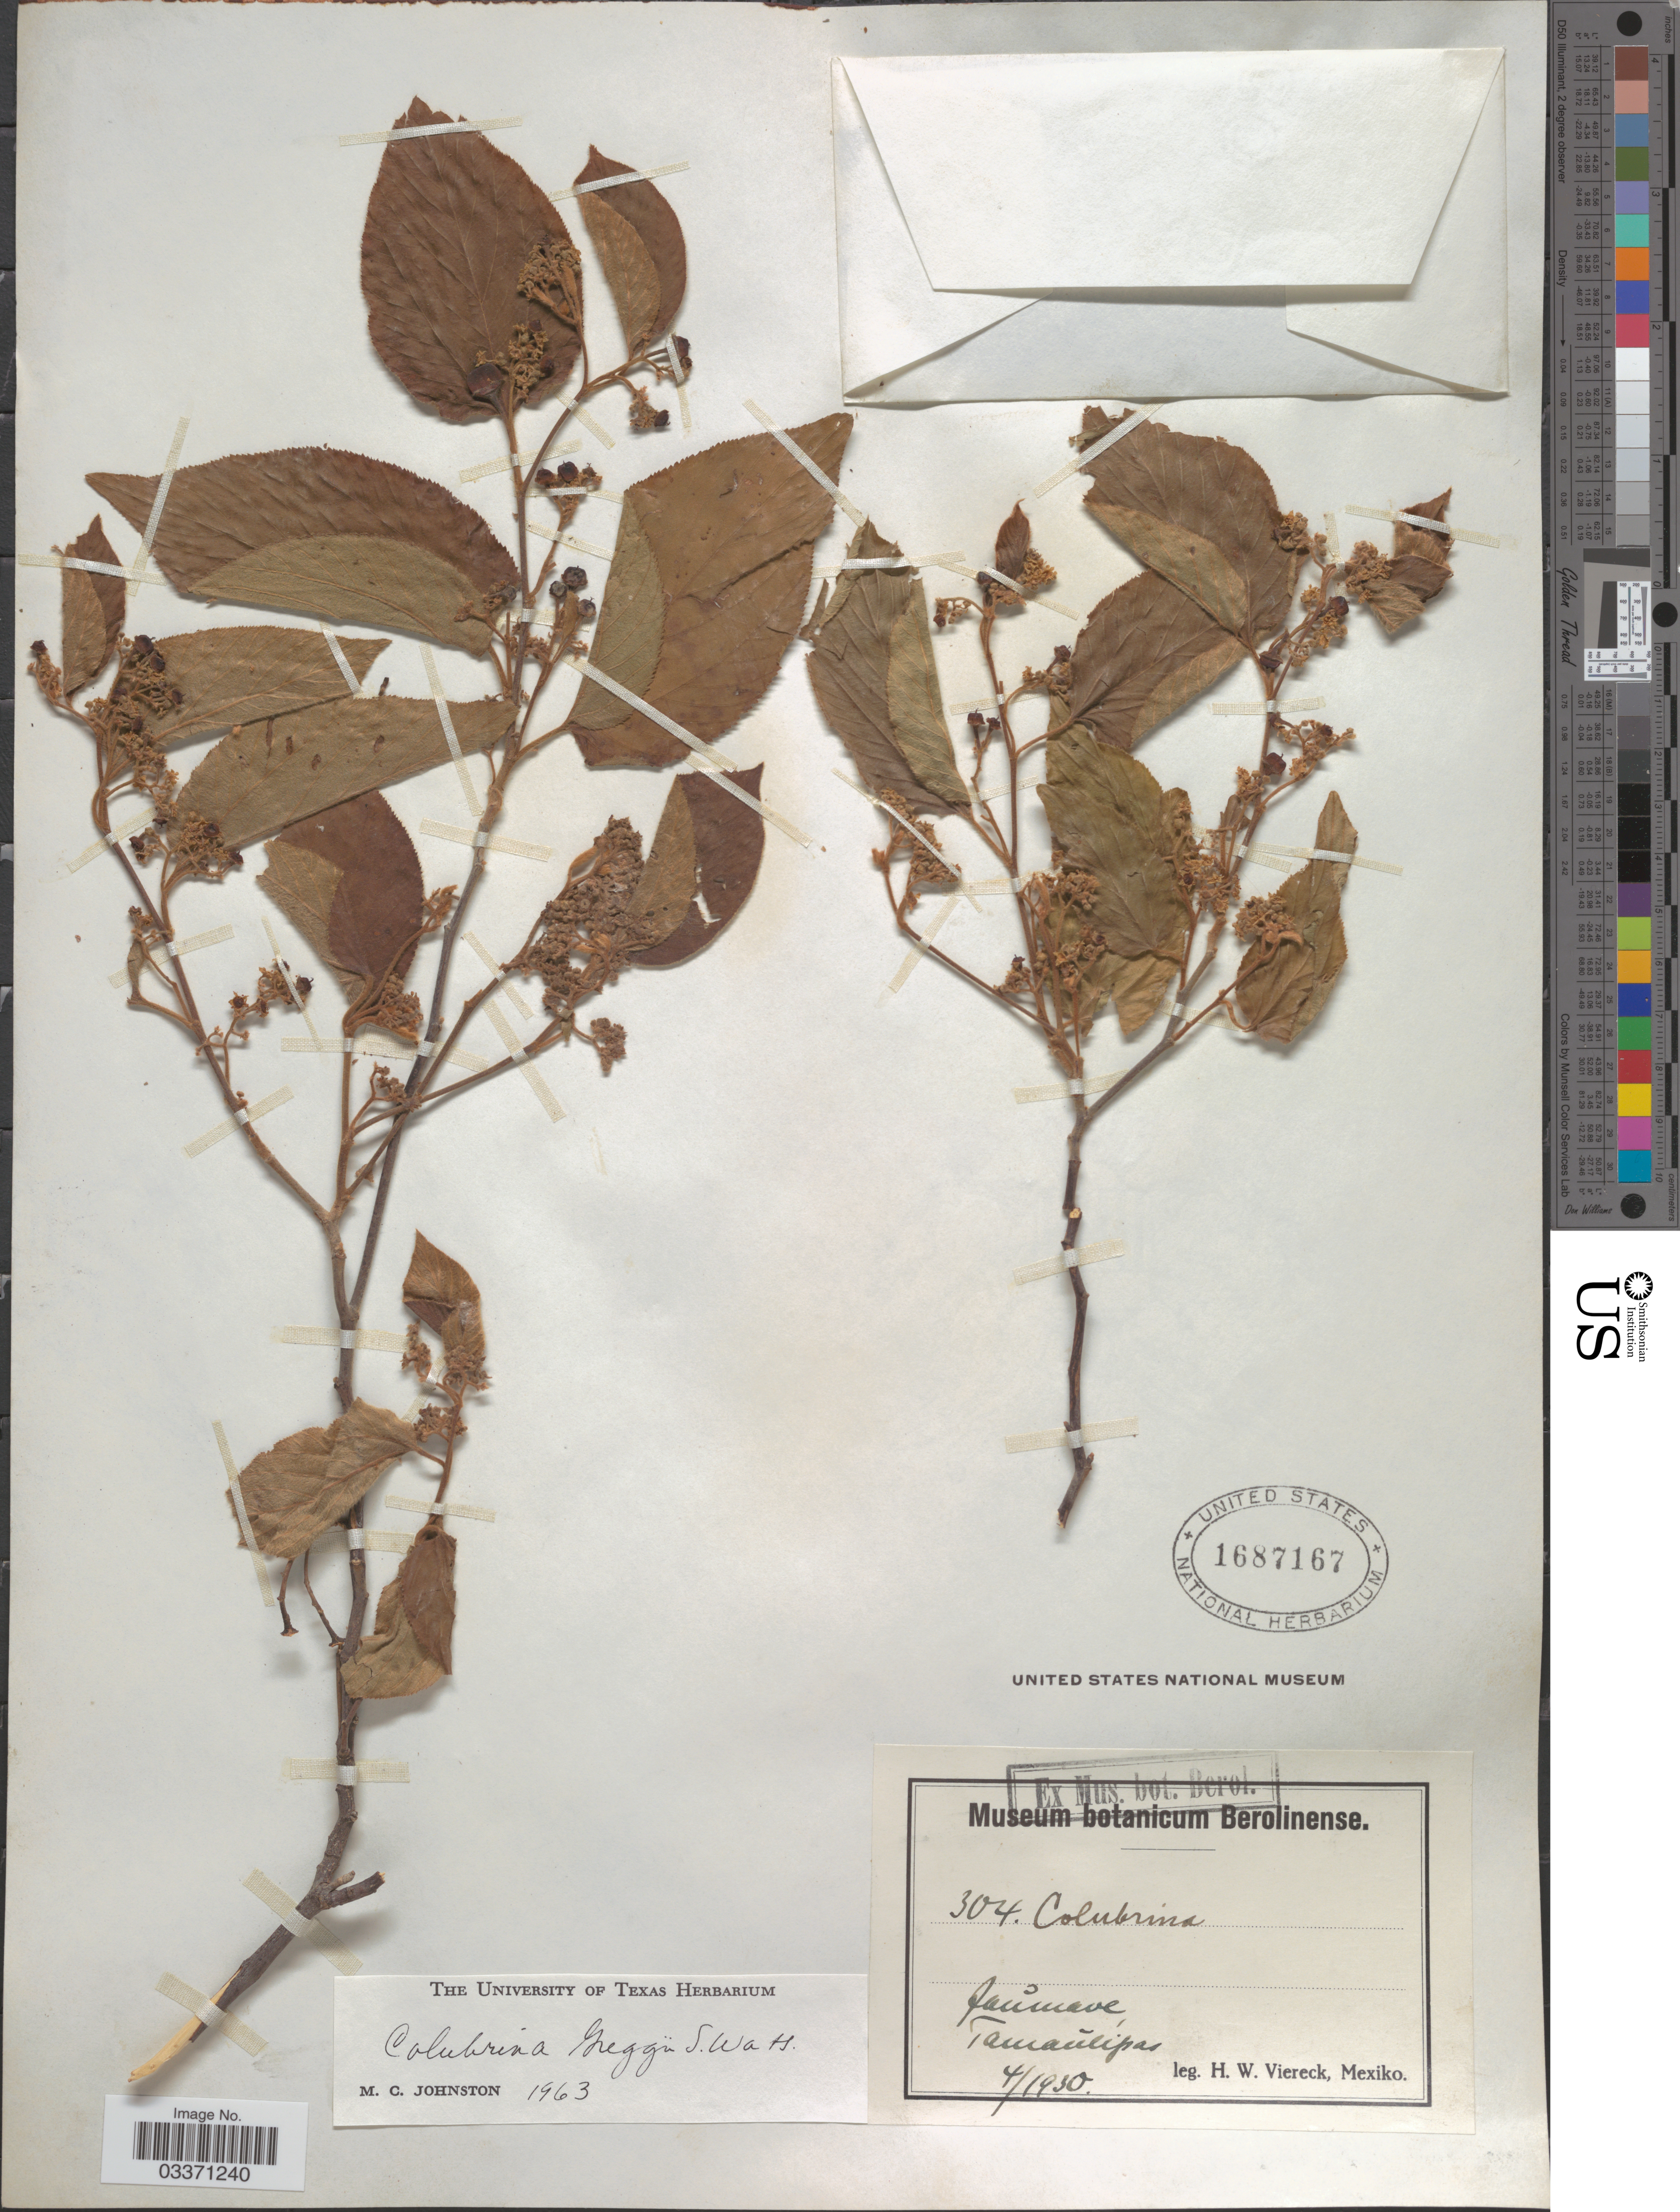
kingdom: Plantae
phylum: Tracheophyta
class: Magnoliopsida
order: Rosales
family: Rhamnaceae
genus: Colubrina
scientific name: Colubrina greggii var. greggii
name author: S. Watson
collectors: H. W. Viereck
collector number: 304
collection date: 1930-04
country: Mexico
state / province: Tamaulipas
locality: Jaumave.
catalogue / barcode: US 1687167